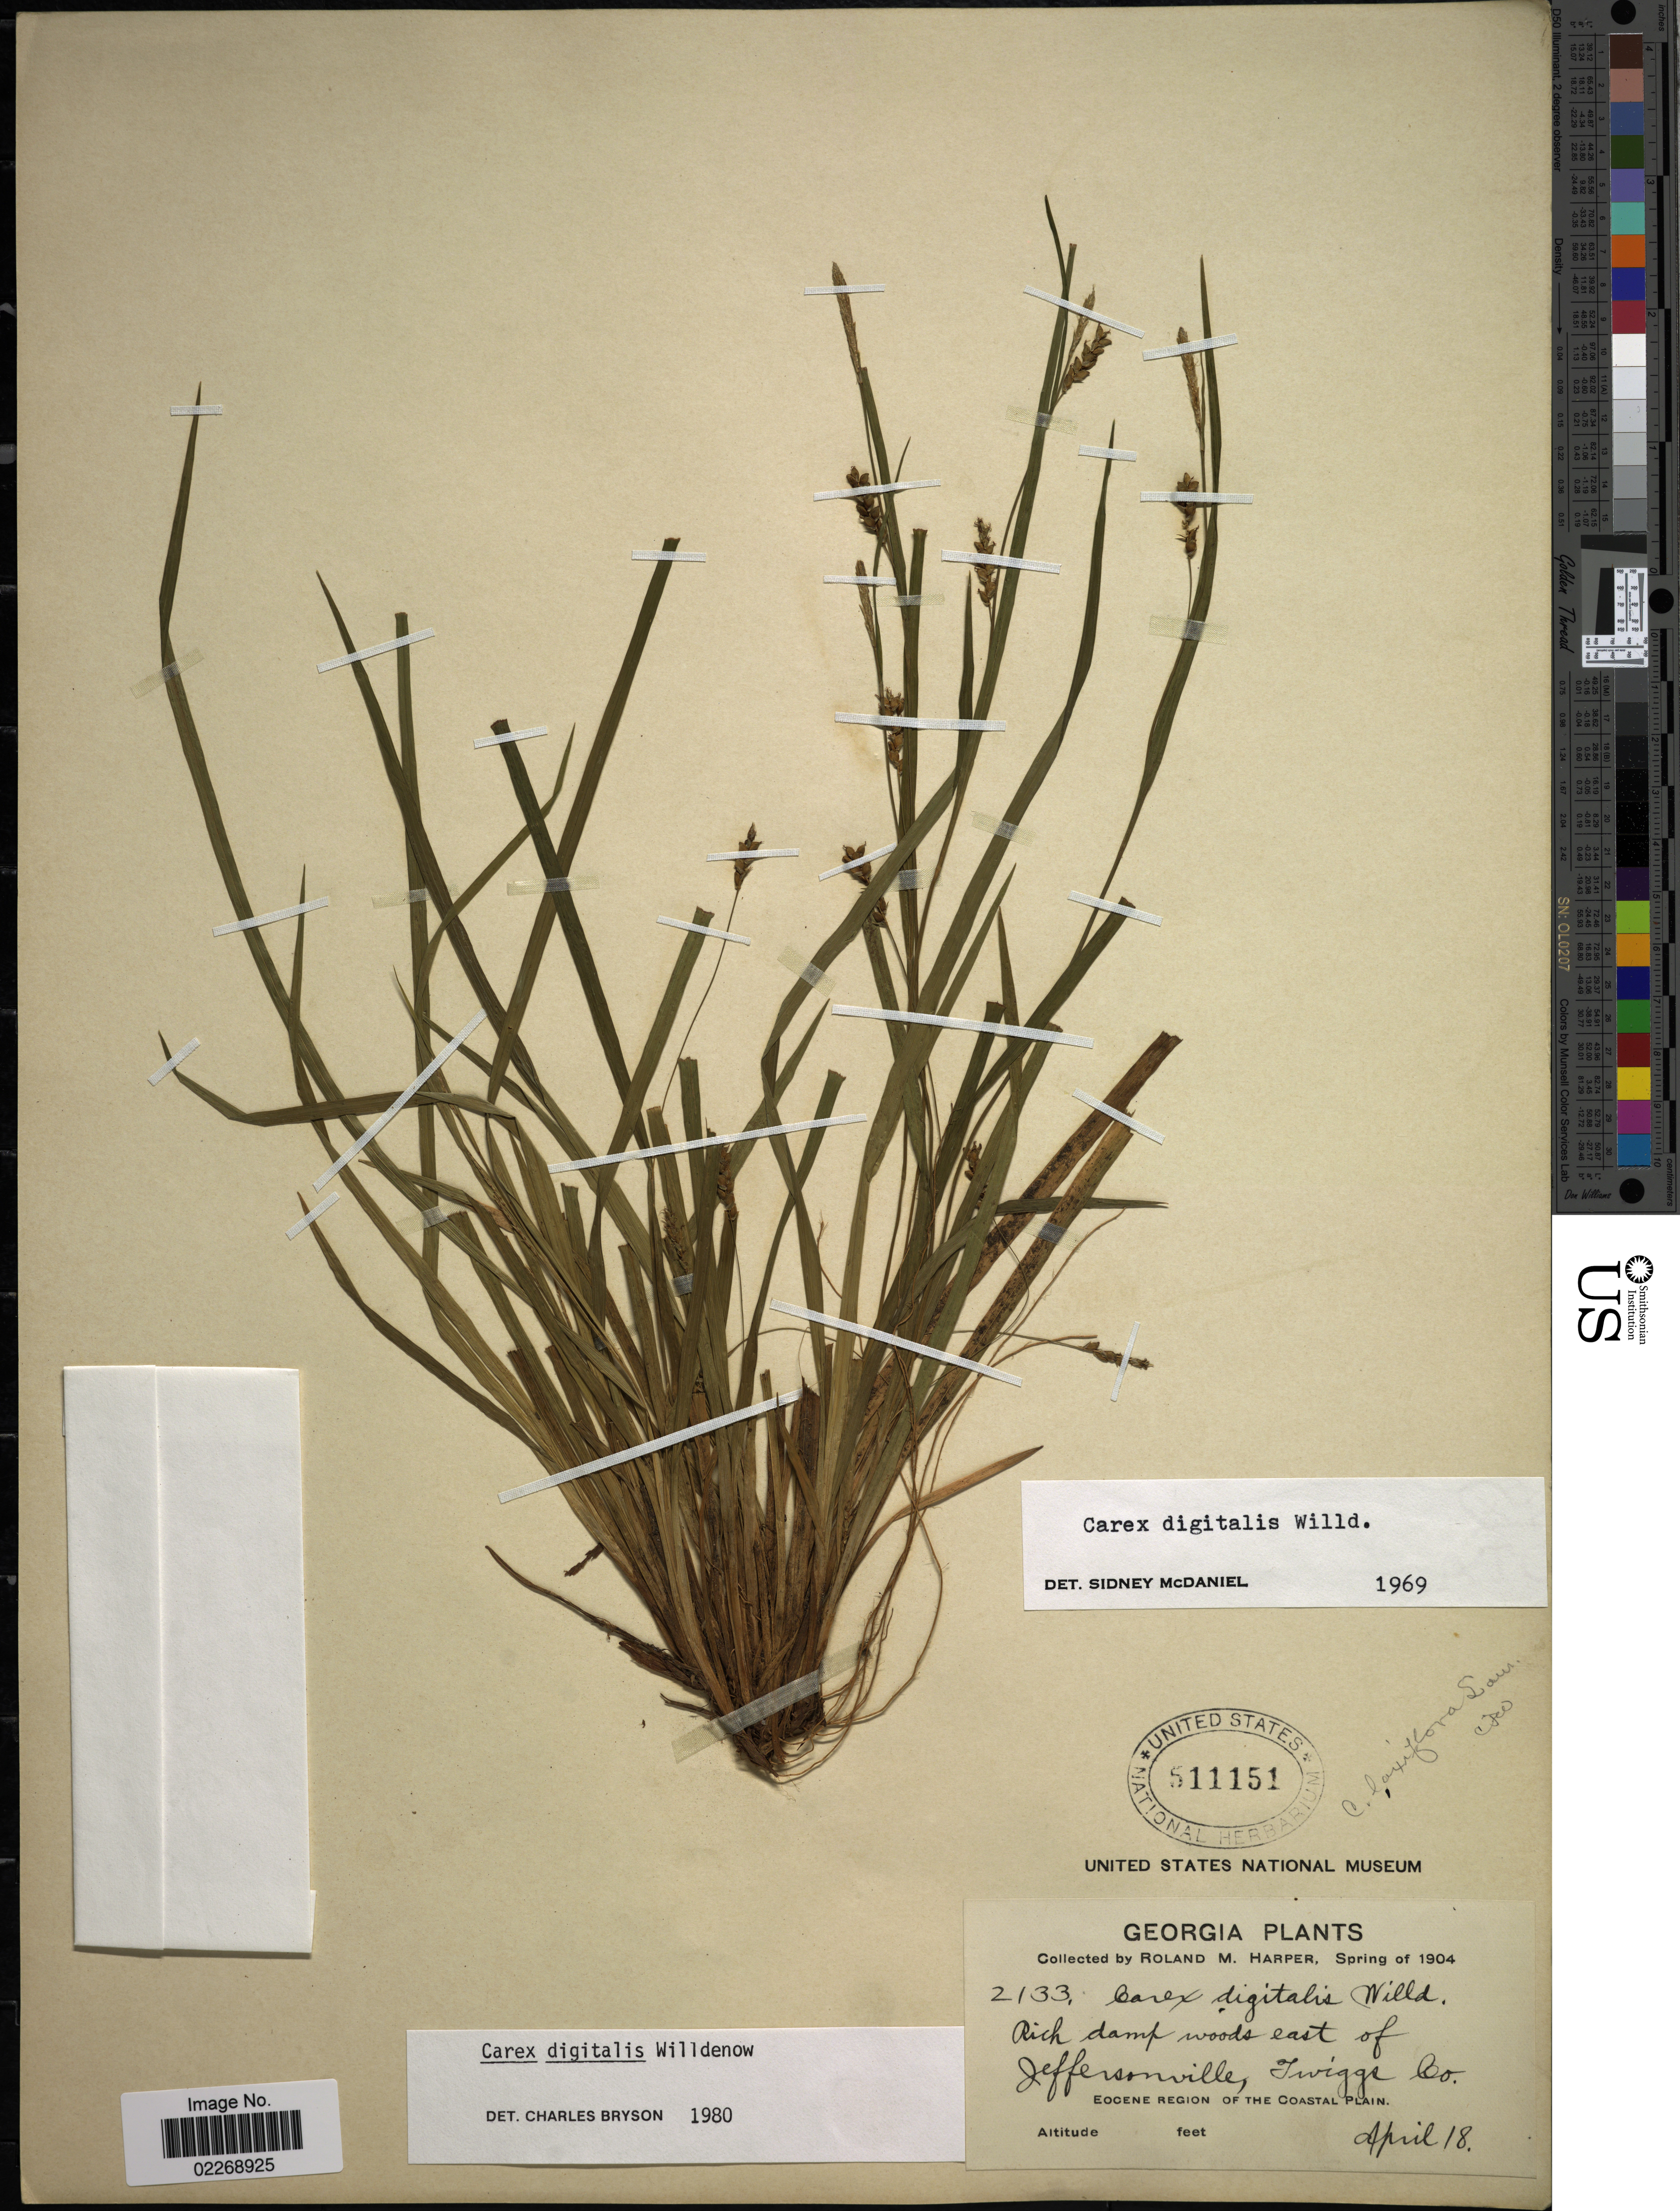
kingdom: Plantae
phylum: Tracheophyta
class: Liliopsida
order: Poales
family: Cyperaceae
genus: Carex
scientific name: Carex digitalis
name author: Willd.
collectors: R. M. Harper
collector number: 2133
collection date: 1904-04-18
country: United States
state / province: Georgia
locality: Rich damp woods east of Jeffersonville, Twiggs Co, Eocene Region of The Coastal Plain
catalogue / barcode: US 511151